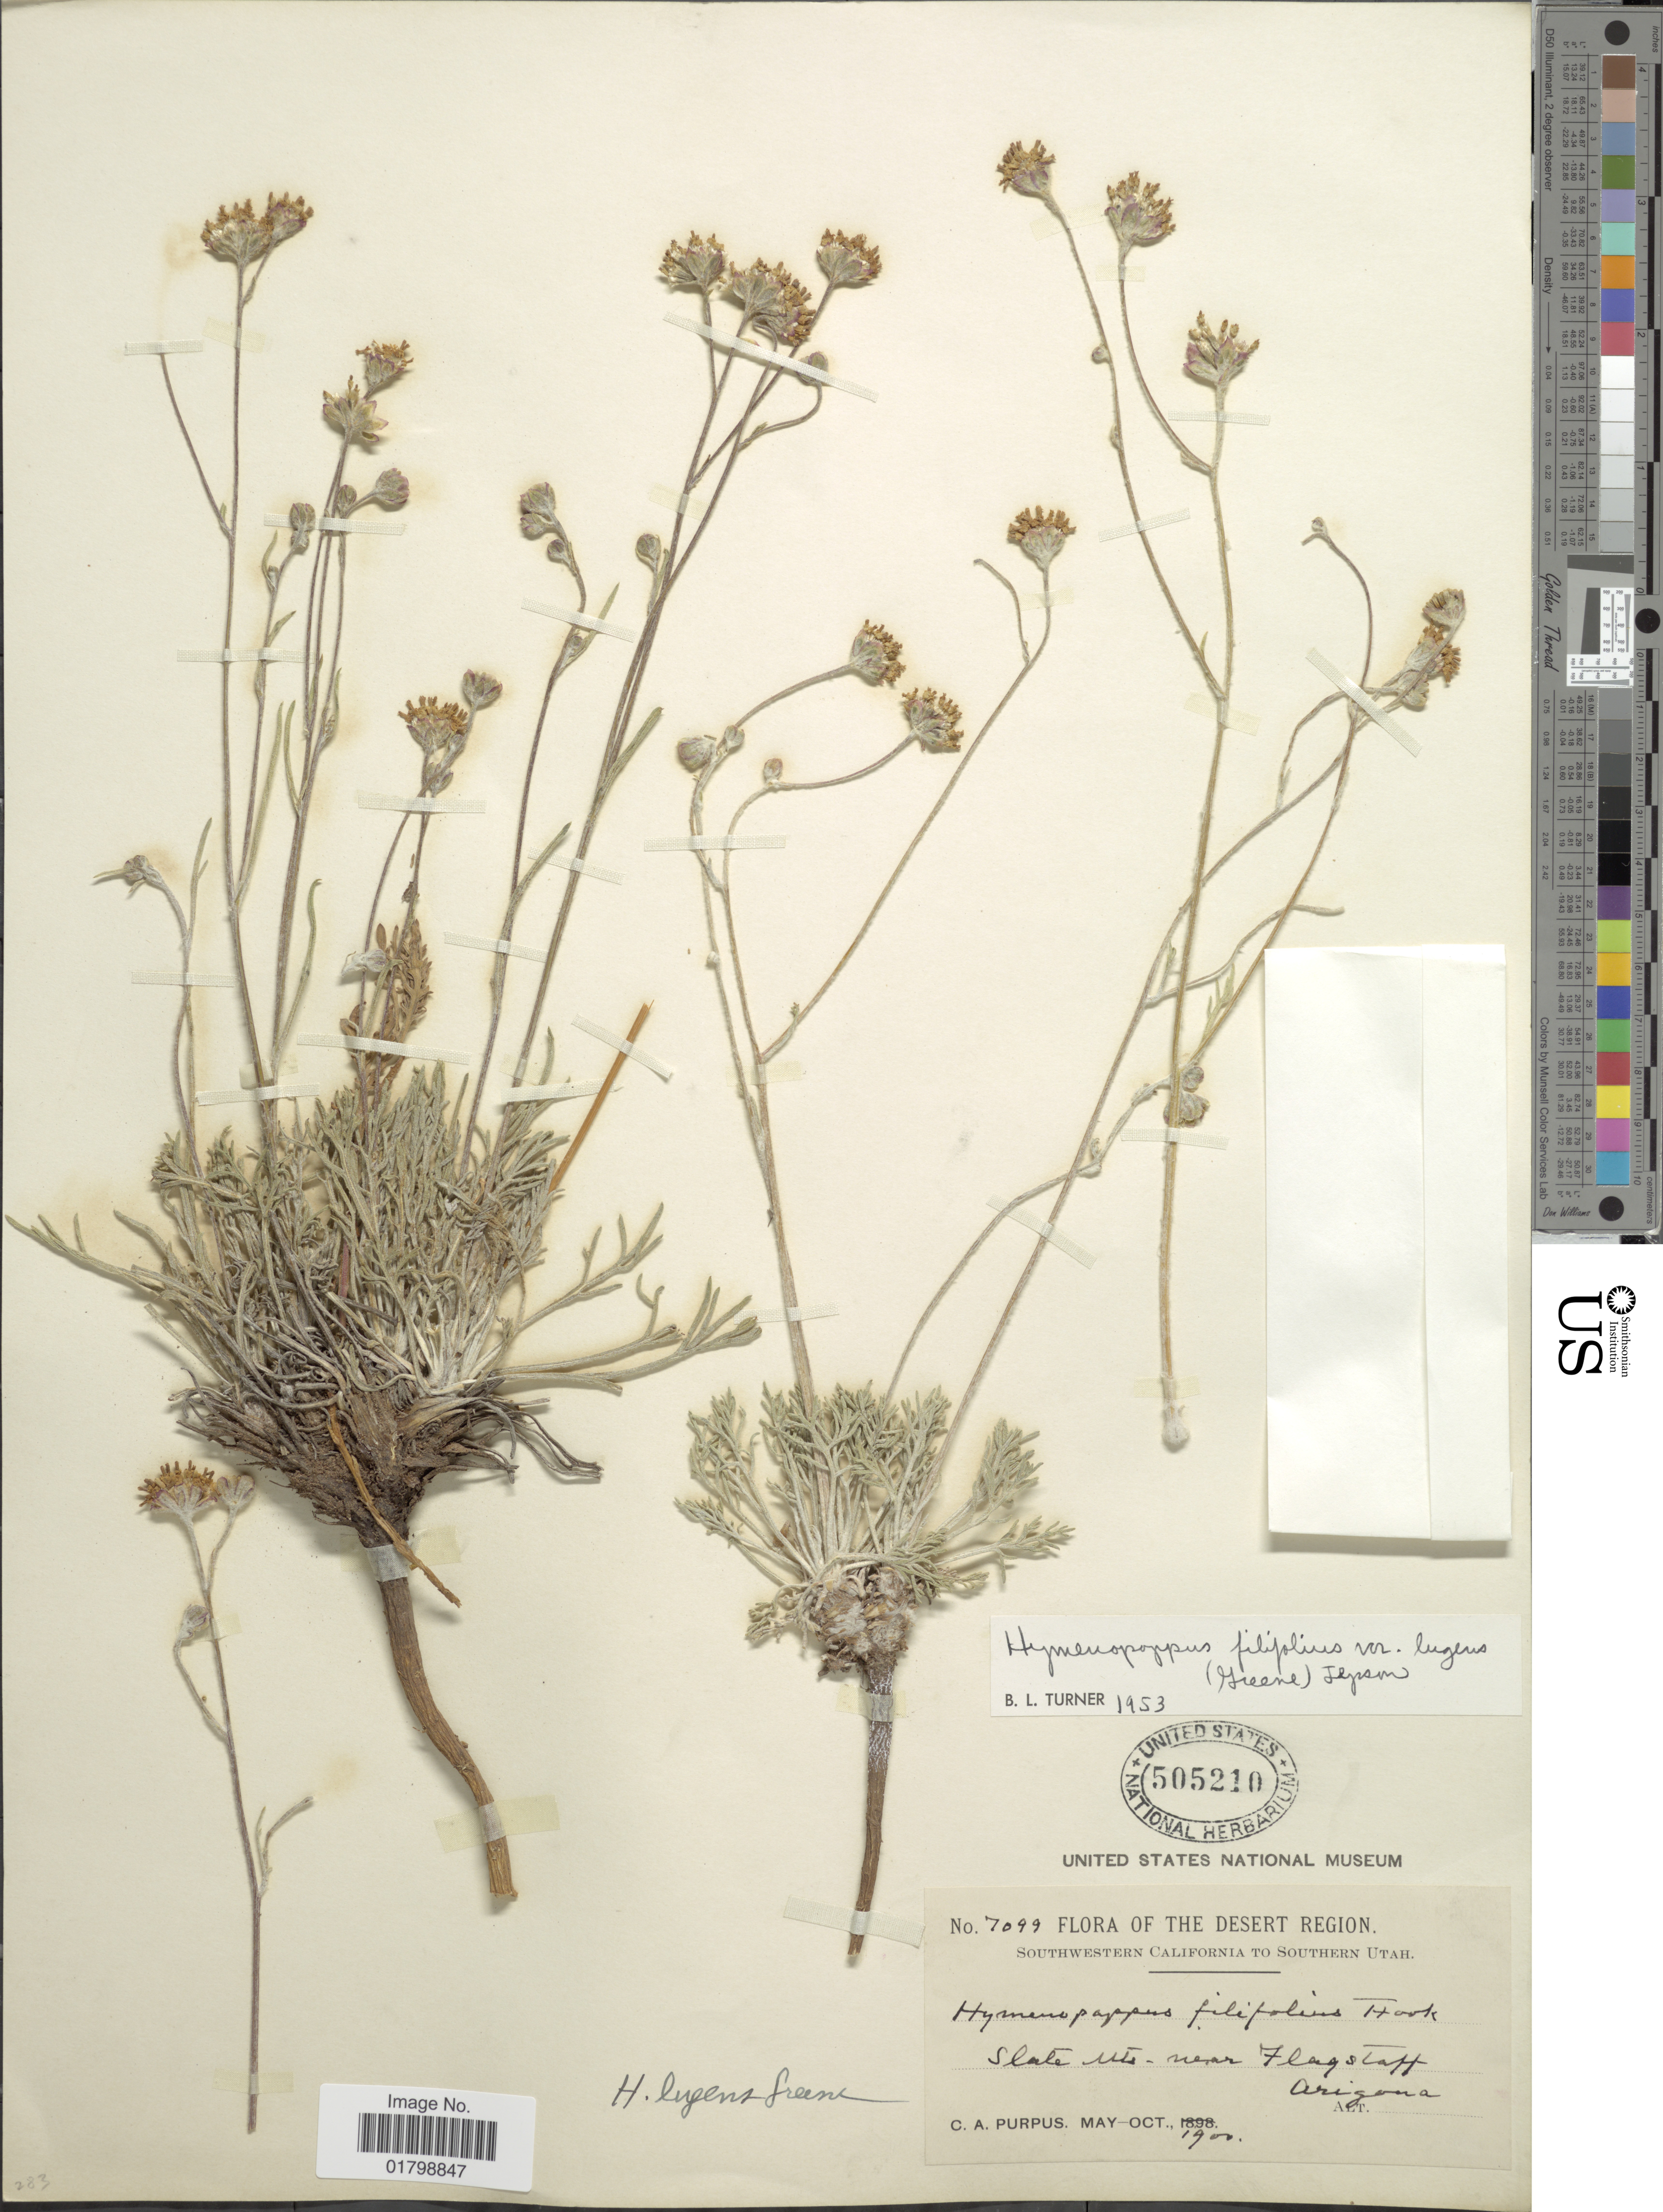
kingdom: Plantae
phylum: Tracheophyta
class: Magnoliopsida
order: Asterales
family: Asteraceae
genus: Hymenopappus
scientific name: Hymenopappus filifolius var. lugens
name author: (Greene) Jeps.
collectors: C. A. Purpus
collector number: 7099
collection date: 1900-05/1900-10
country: United States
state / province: Arizona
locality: The Desert Region, Southwestern California to Southern Utah, Slate Mts., near Flagstaff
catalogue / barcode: US 505210